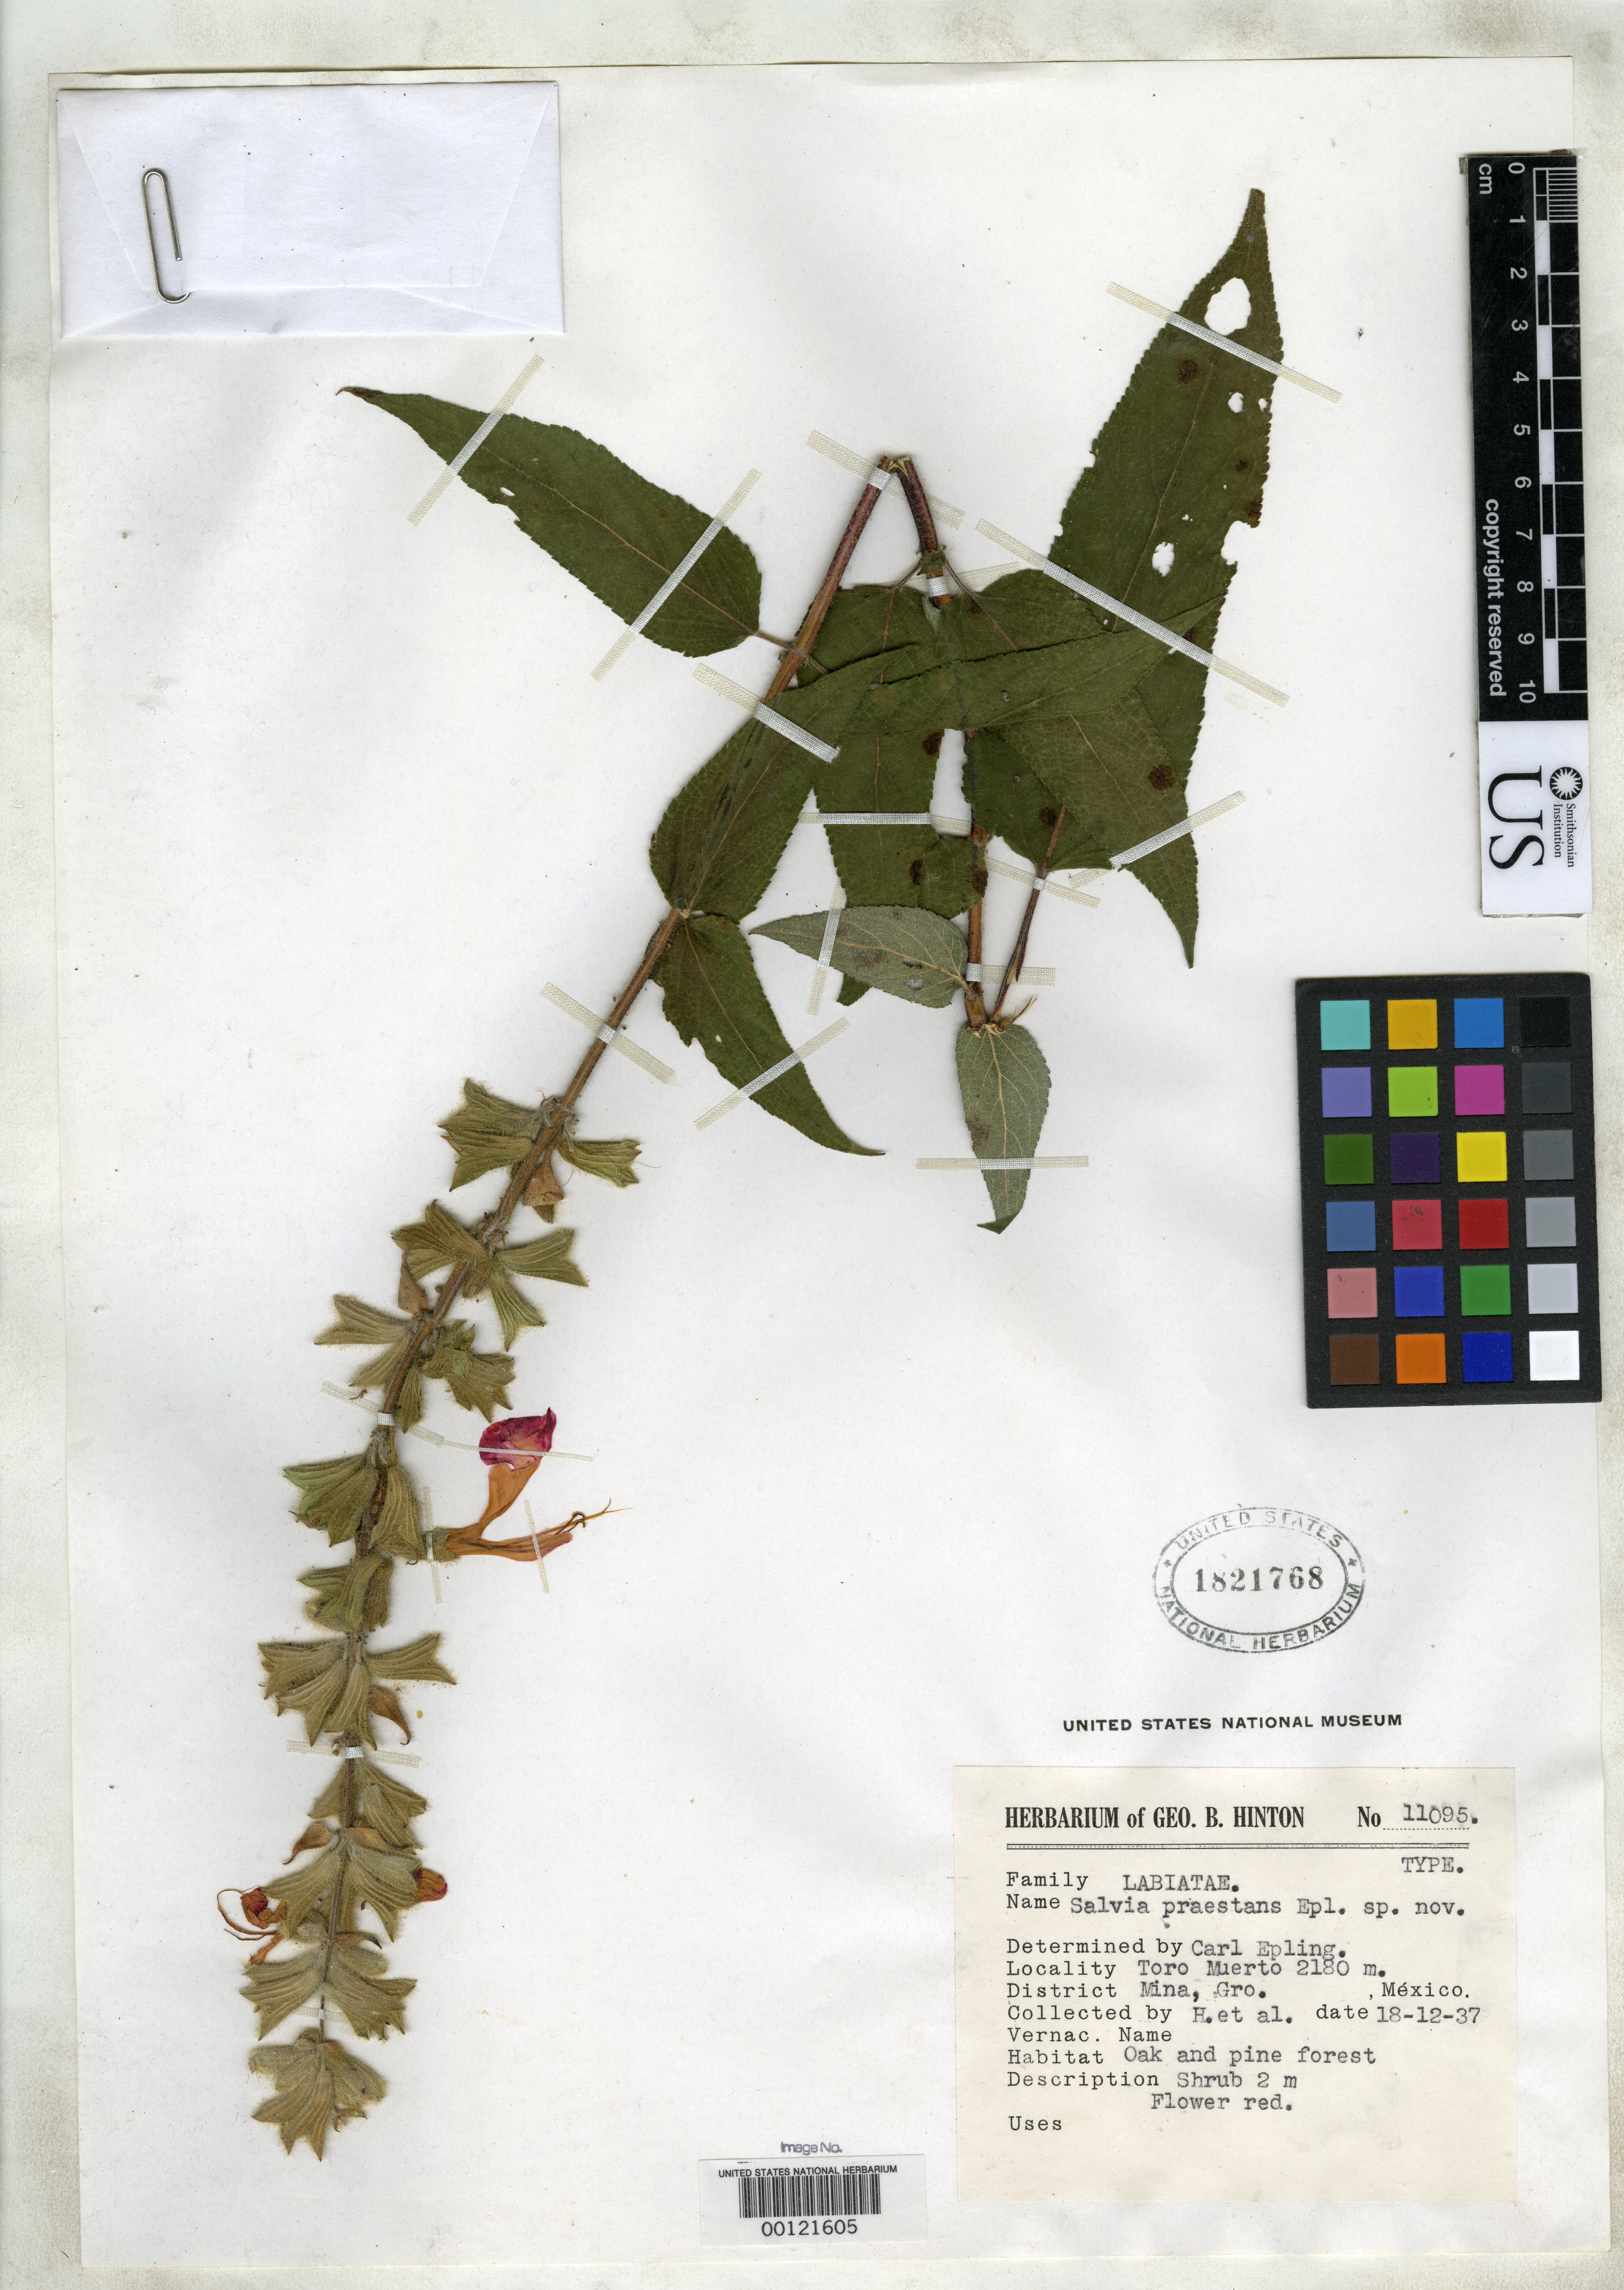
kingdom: Plantae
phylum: Tracheophyta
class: Magnoliopsida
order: Lamiales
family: Lamiaceae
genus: Salvia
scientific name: Salvia praestans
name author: Epling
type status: Isotype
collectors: G. B. Hinton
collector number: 11095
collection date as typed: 18 Dec 1937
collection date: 1937-12-18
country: Mexico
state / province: Guerrero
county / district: Mina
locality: Toro Muerto.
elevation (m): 2180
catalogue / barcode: US 1821768